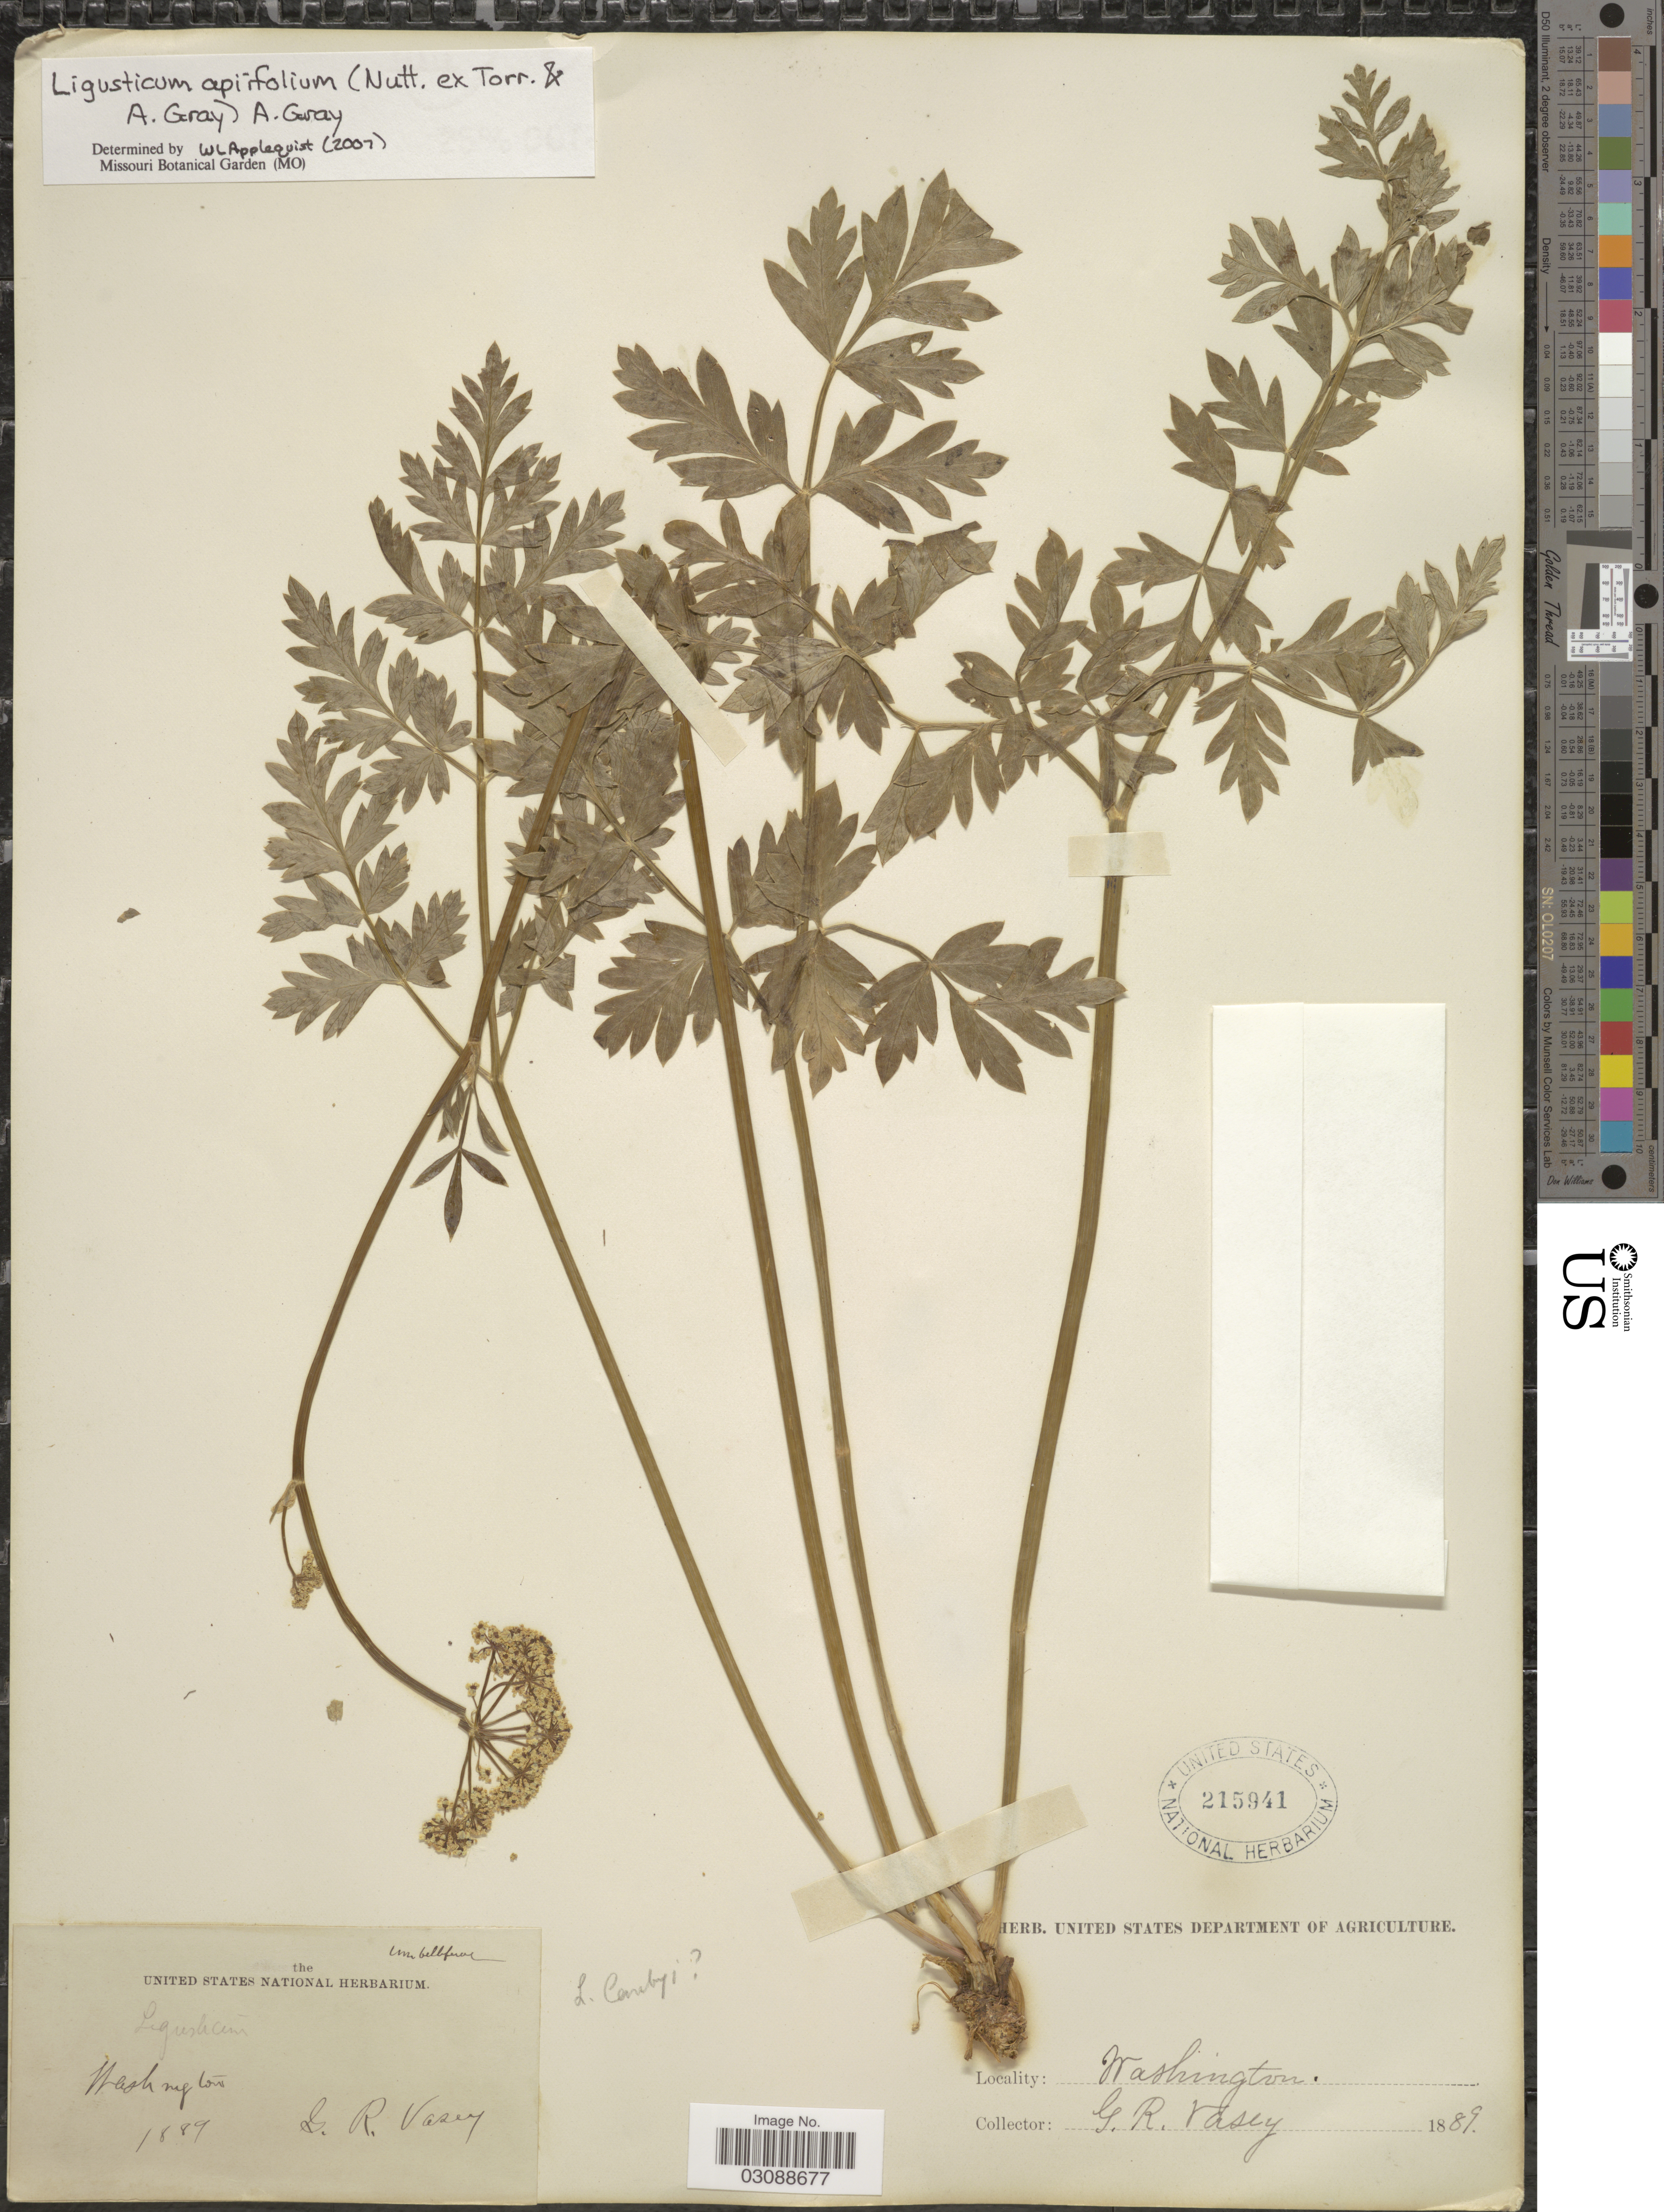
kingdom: Plantae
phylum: Tracheophyta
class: Magnoliopsida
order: Apiales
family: Apiaceae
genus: Ligusticum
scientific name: Ligusticum apiifolium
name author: (Nutt. ex Torr. & A. Gray) A. Gray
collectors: G. R. Vasey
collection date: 1889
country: United States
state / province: Washington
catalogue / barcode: US 215941